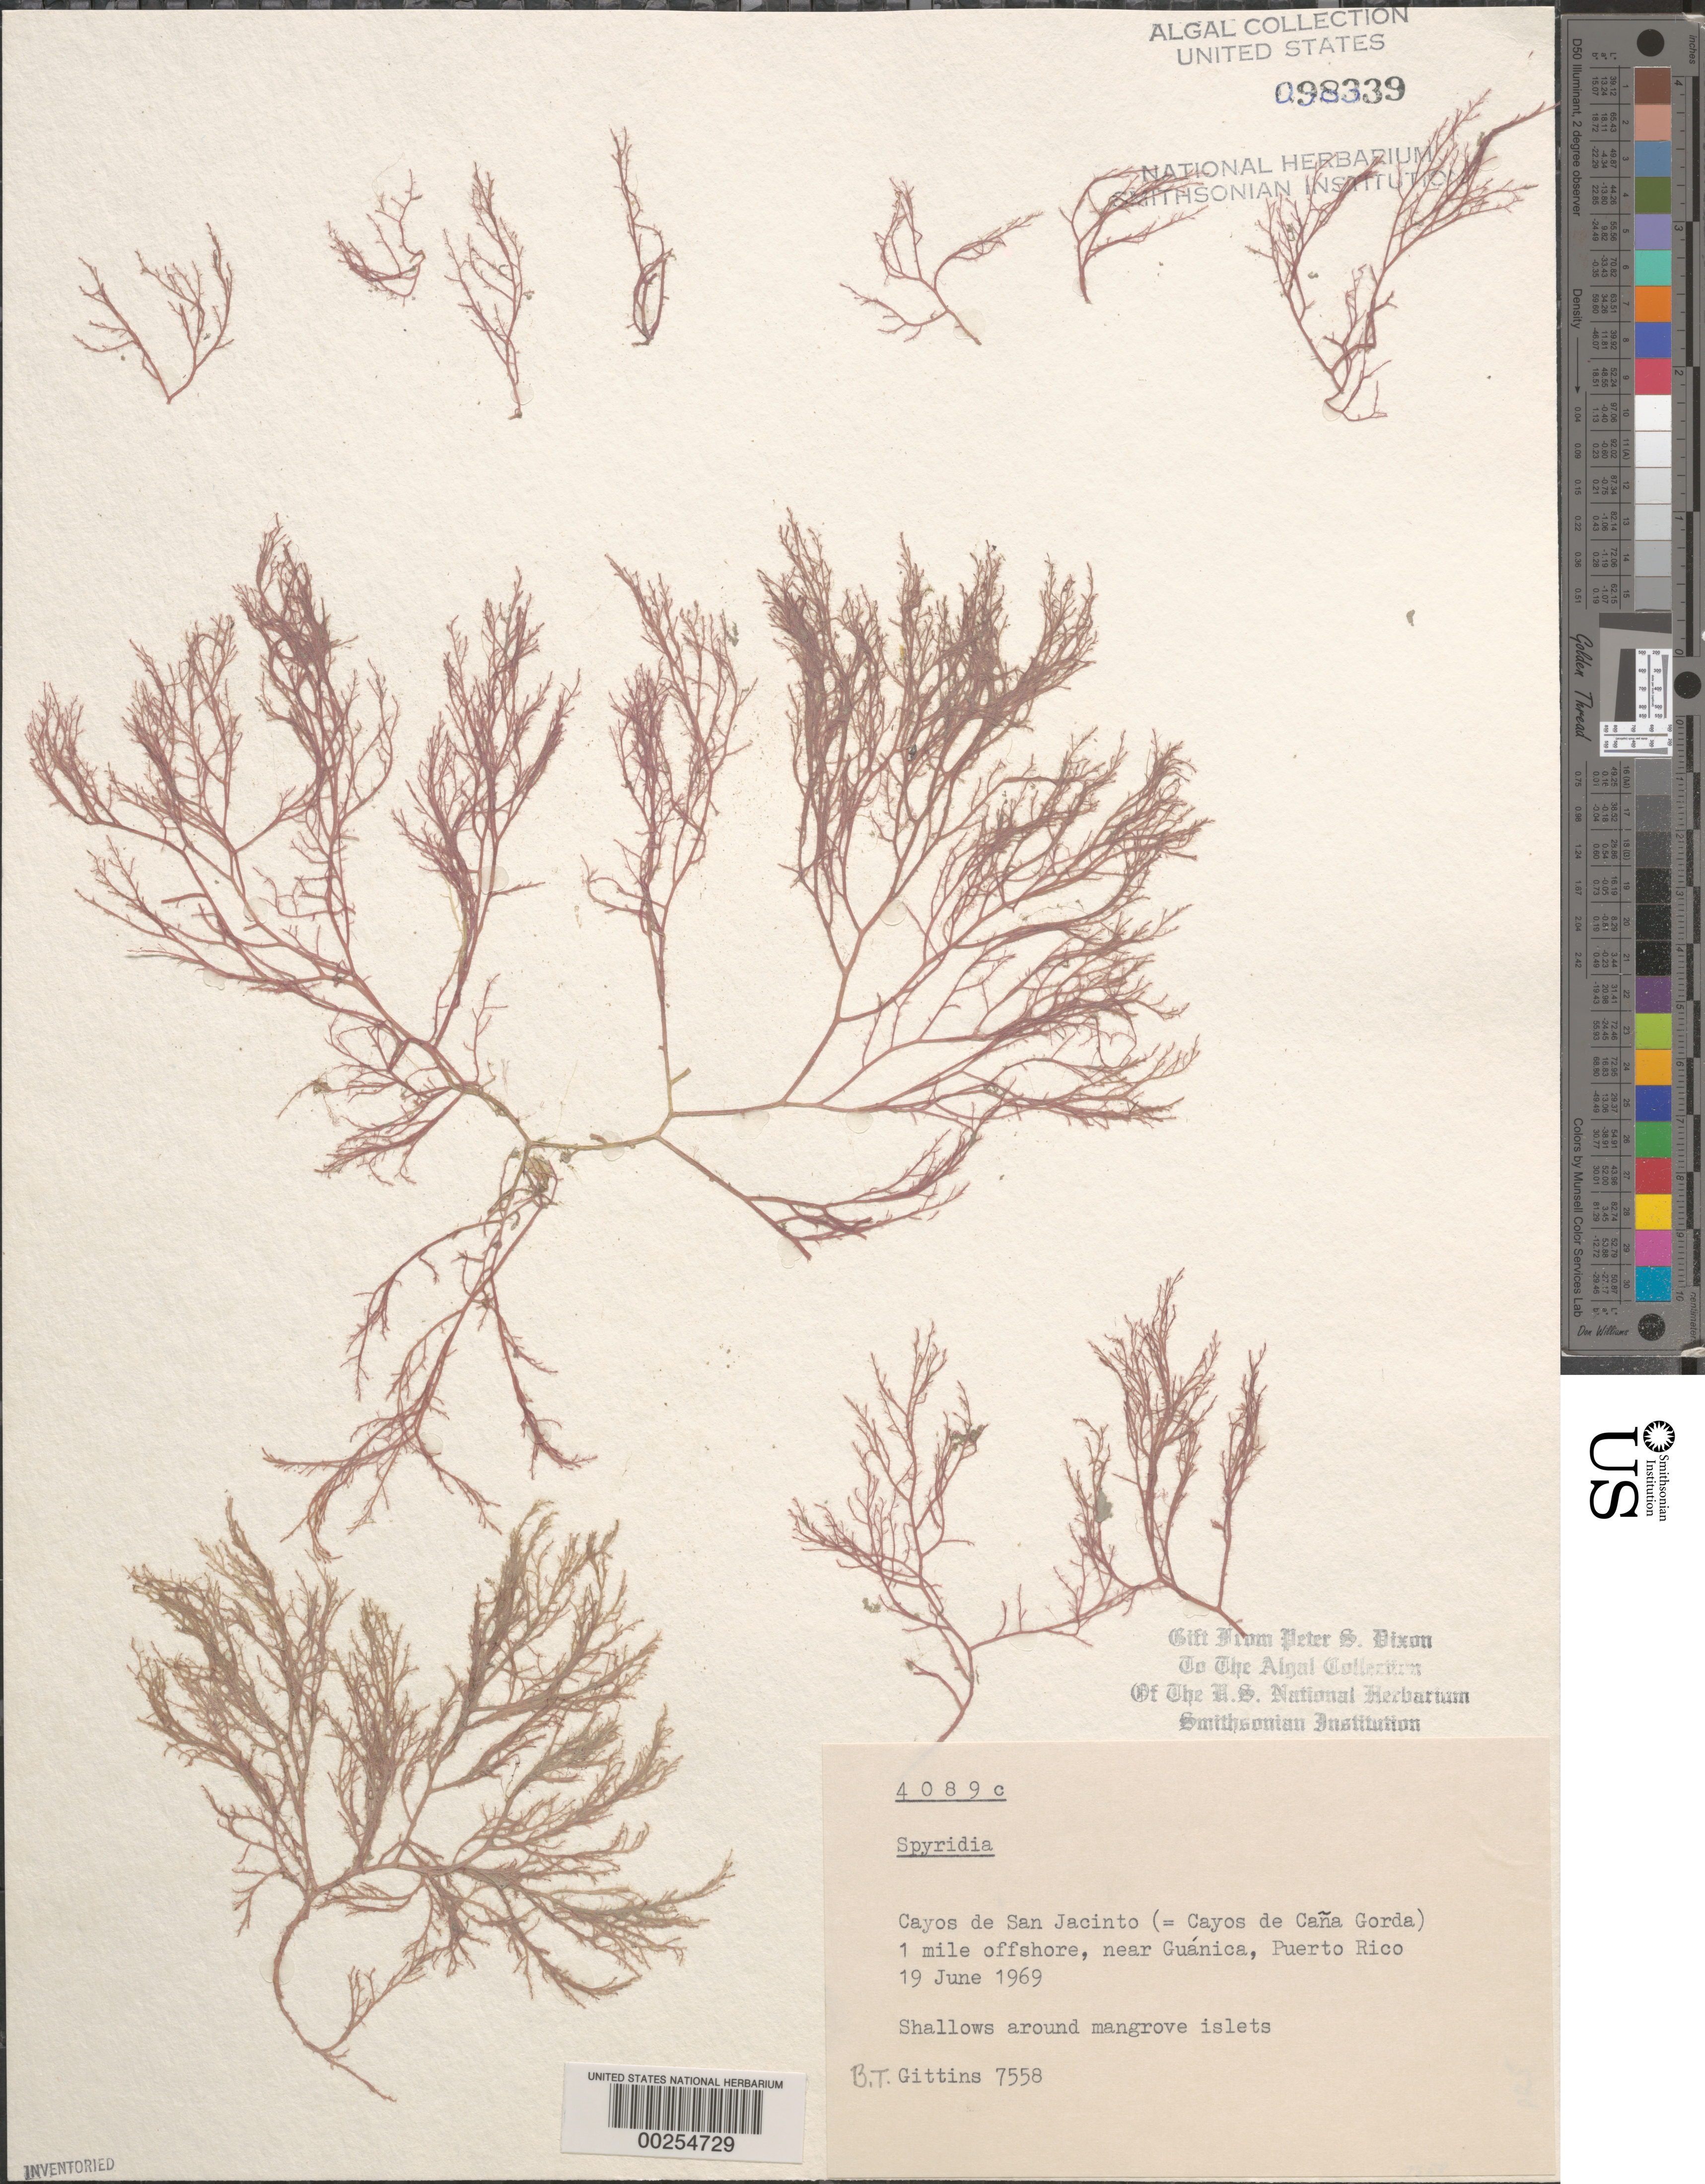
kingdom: Plantae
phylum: Rhodophyta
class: Florideophyceae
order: Ceramiales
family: Spyridiaceae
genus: Spyridia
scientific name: Spyridia sp.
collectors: B. Gittins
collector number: BTG 7558 & PSD 4089C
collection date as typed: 19 Jun 1969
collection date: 1969-06-19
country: Puerto Rico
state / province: Guanica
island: Cayos de San Jacinto (Cayos de Cana Gorda)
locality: Near Guanica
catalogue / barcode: US 98339